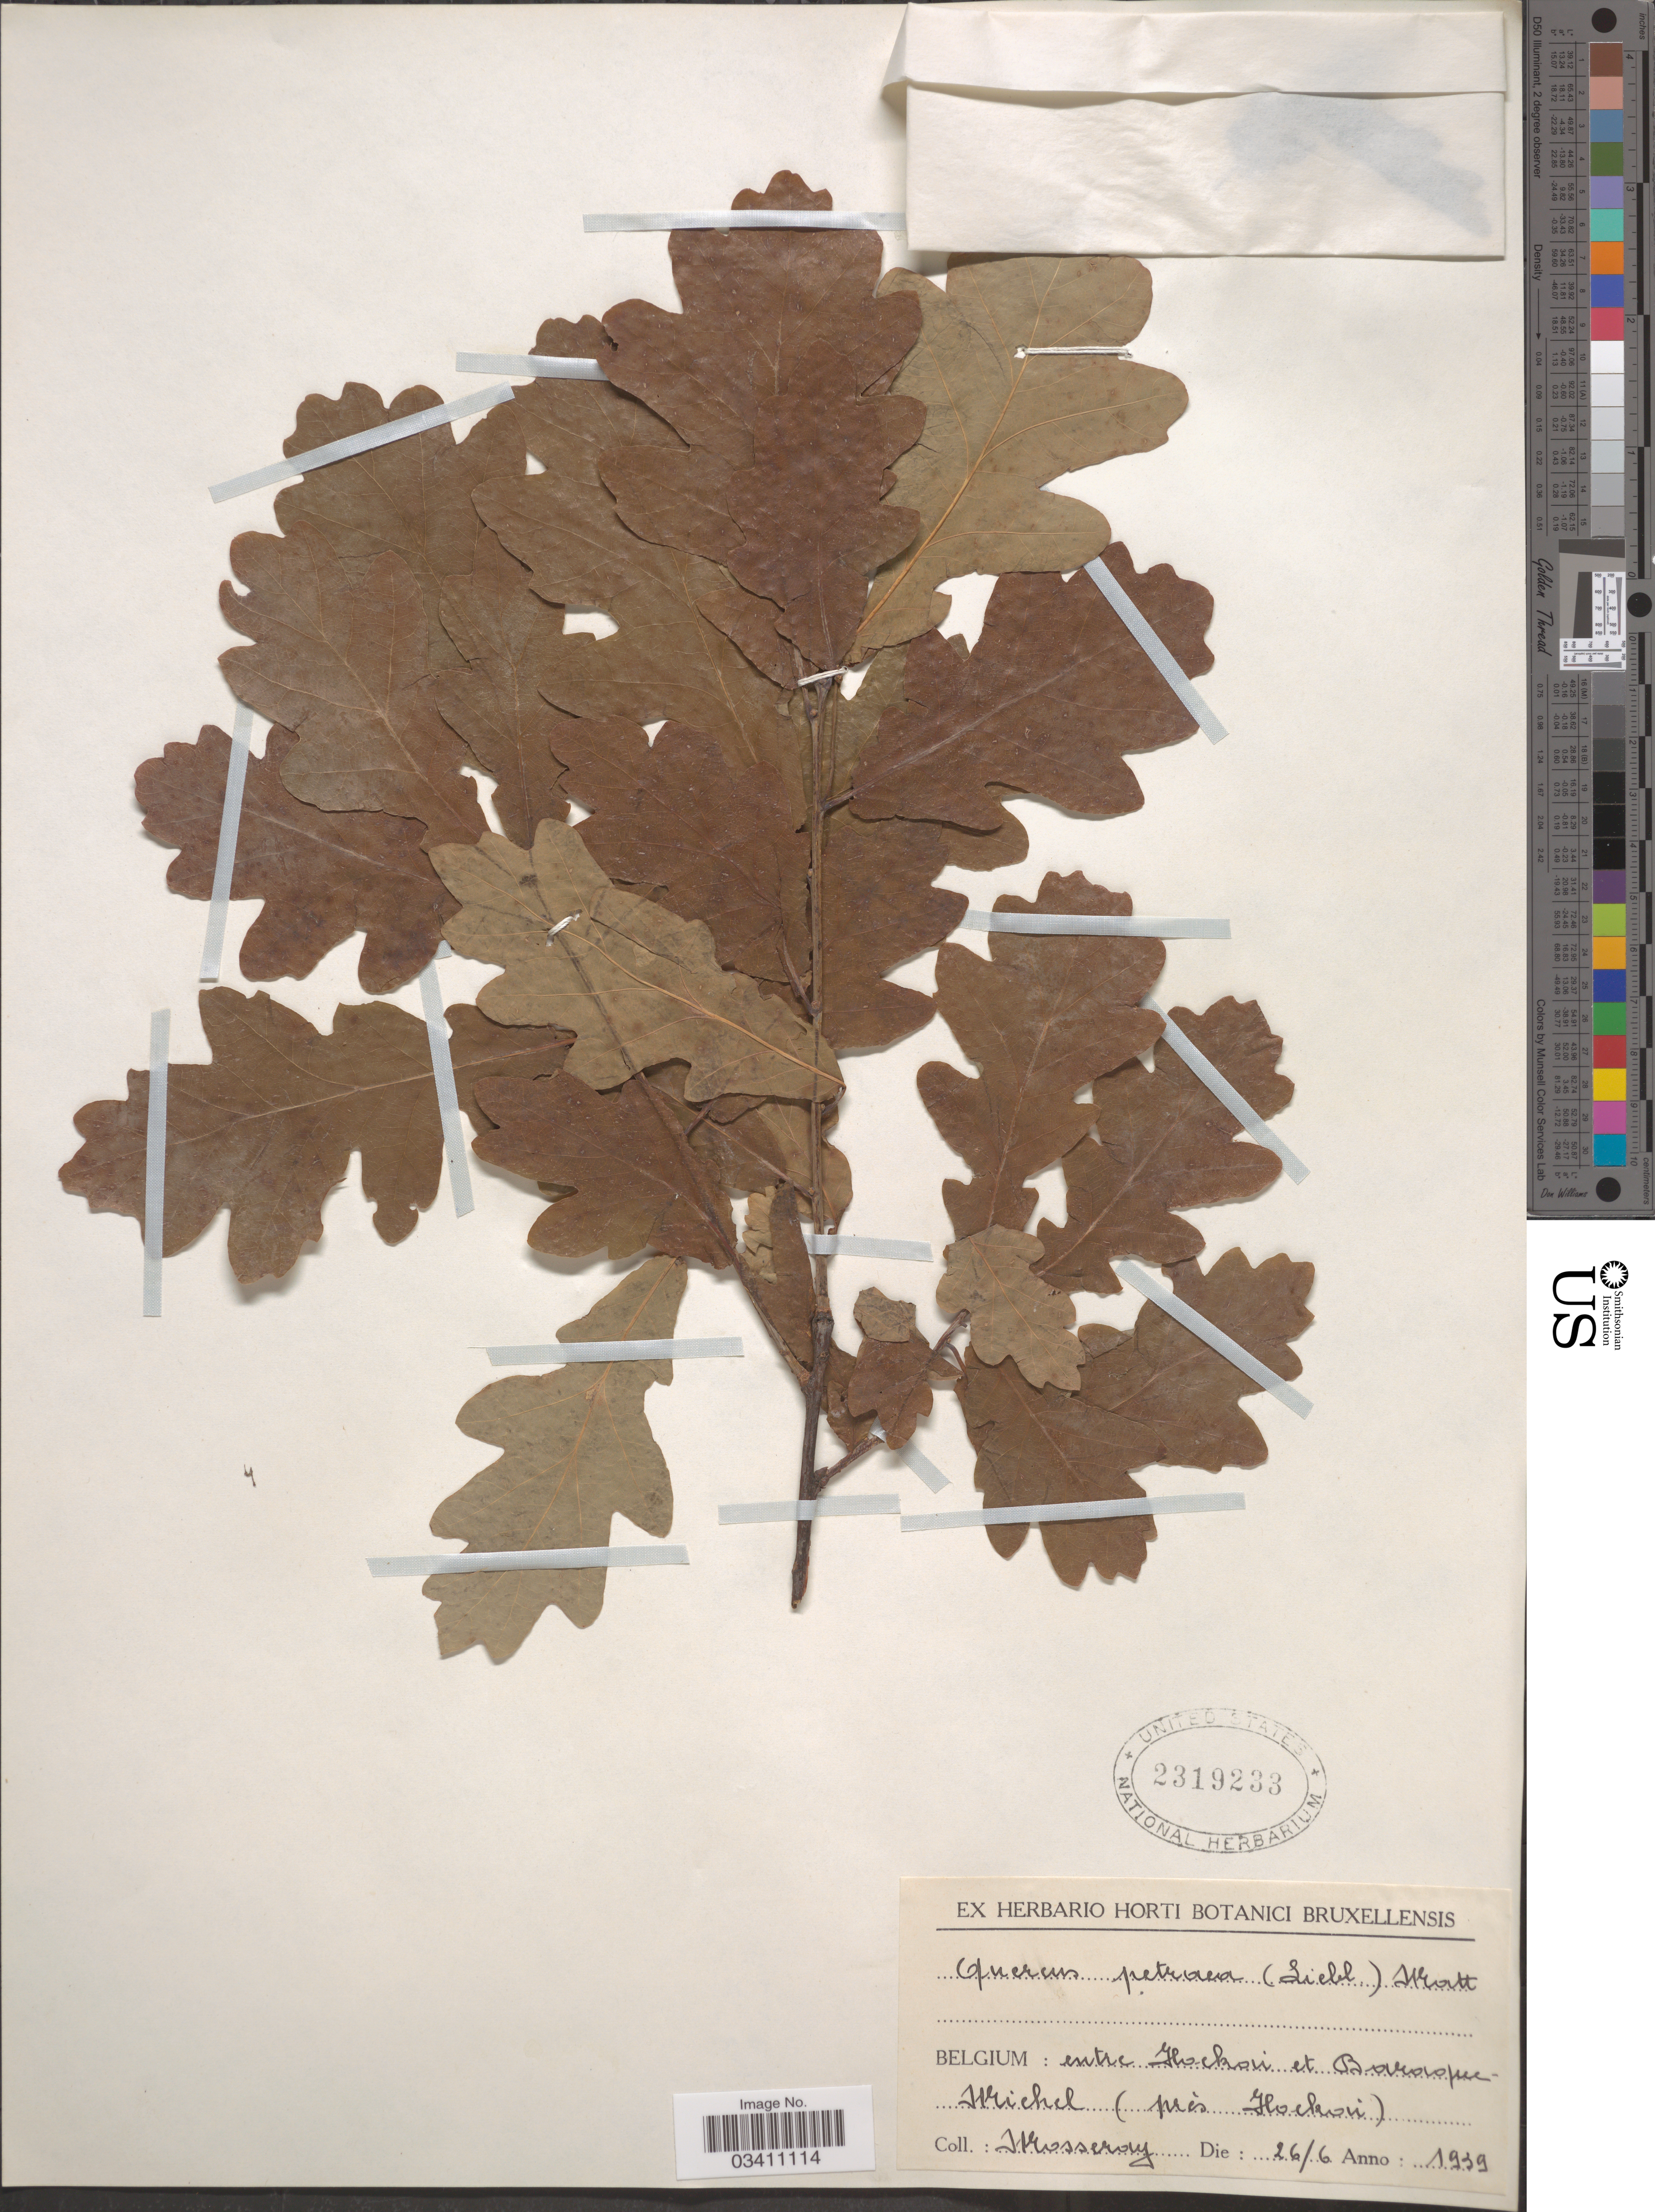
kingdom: Plantae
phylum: Tracheophyta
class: Magnoliopsida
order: Fagales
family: Fagaceae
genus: Quercus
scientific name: Quercus petraea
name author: (Matt.) Liebl.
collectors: Mosseray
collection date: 1939-06-26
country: Belgium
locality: Entre Hockai et Baraque - Michel (près Hockai).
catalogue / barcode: US 2319233